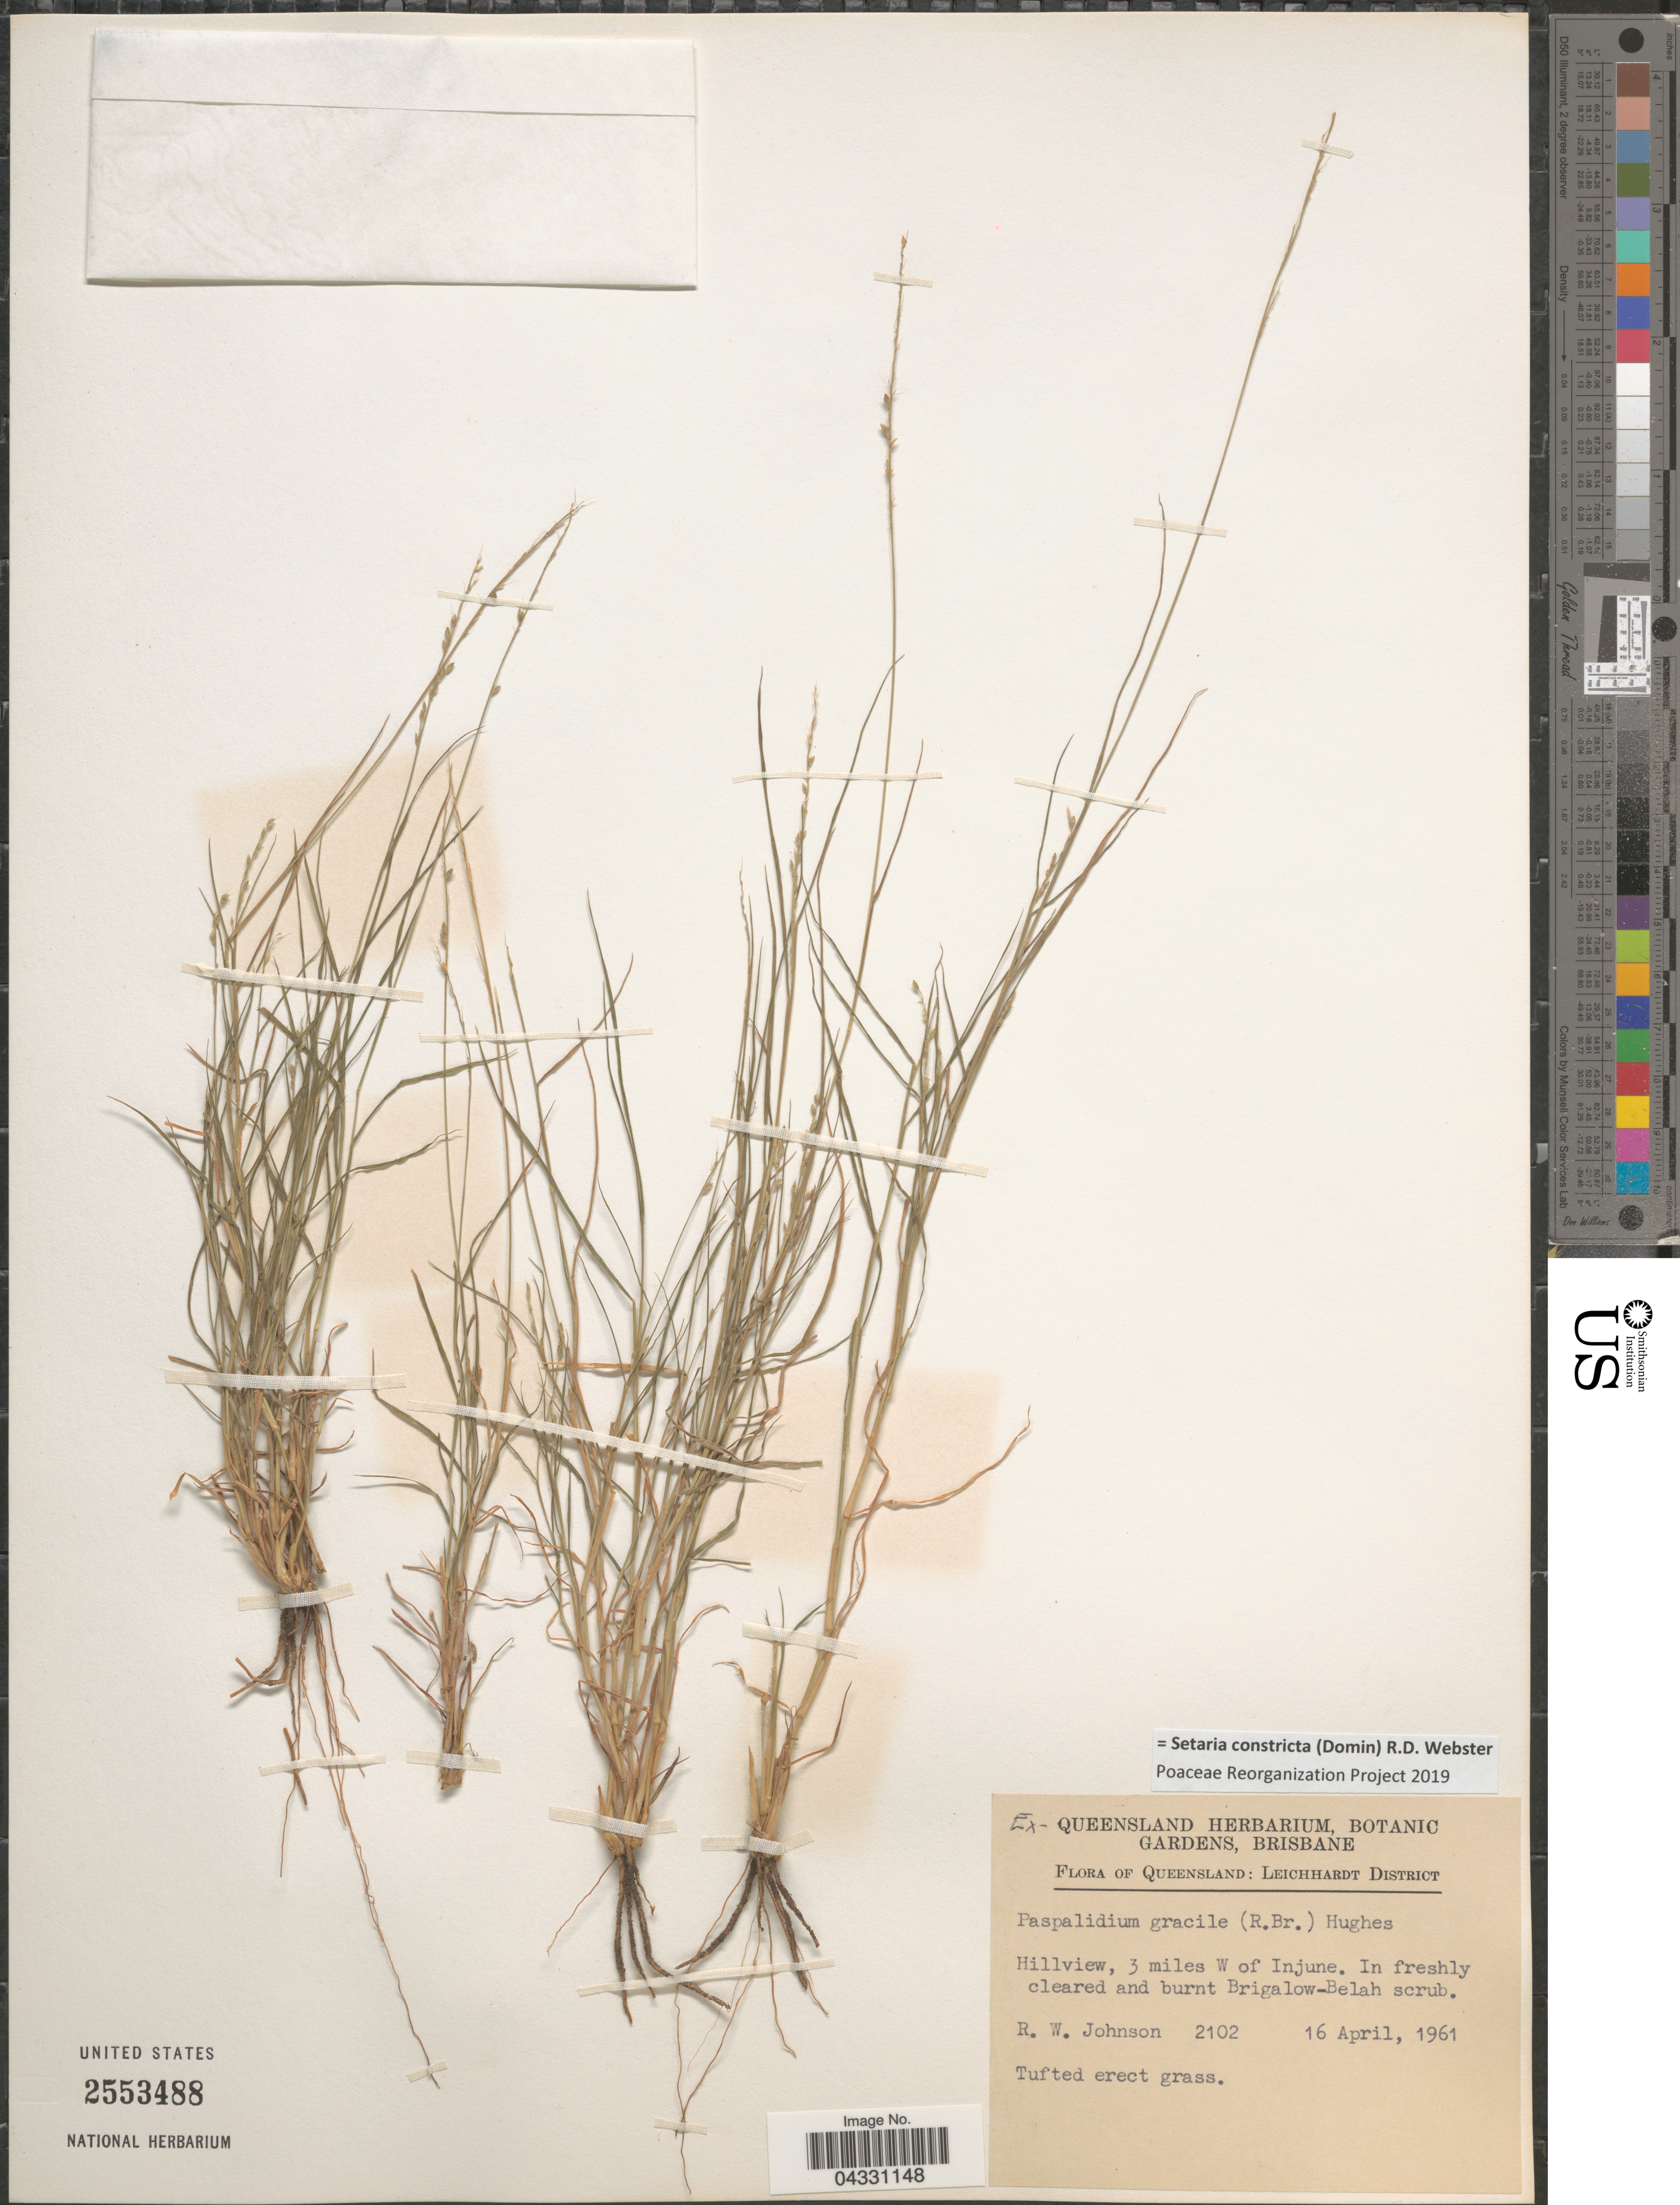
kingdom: Plantae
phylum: Tracheophyta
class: Liliopsida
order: Poales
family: Poaceae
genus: Setaria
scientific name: Setaria constricta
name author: (Domin) R.D. Webster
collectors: R. W. Johnson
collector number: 2102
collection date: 1961-04-16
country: Australia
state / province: Queensland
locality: Leichhardt District. Hillview, 3 miles W of Injune.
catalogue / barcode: US 2553488